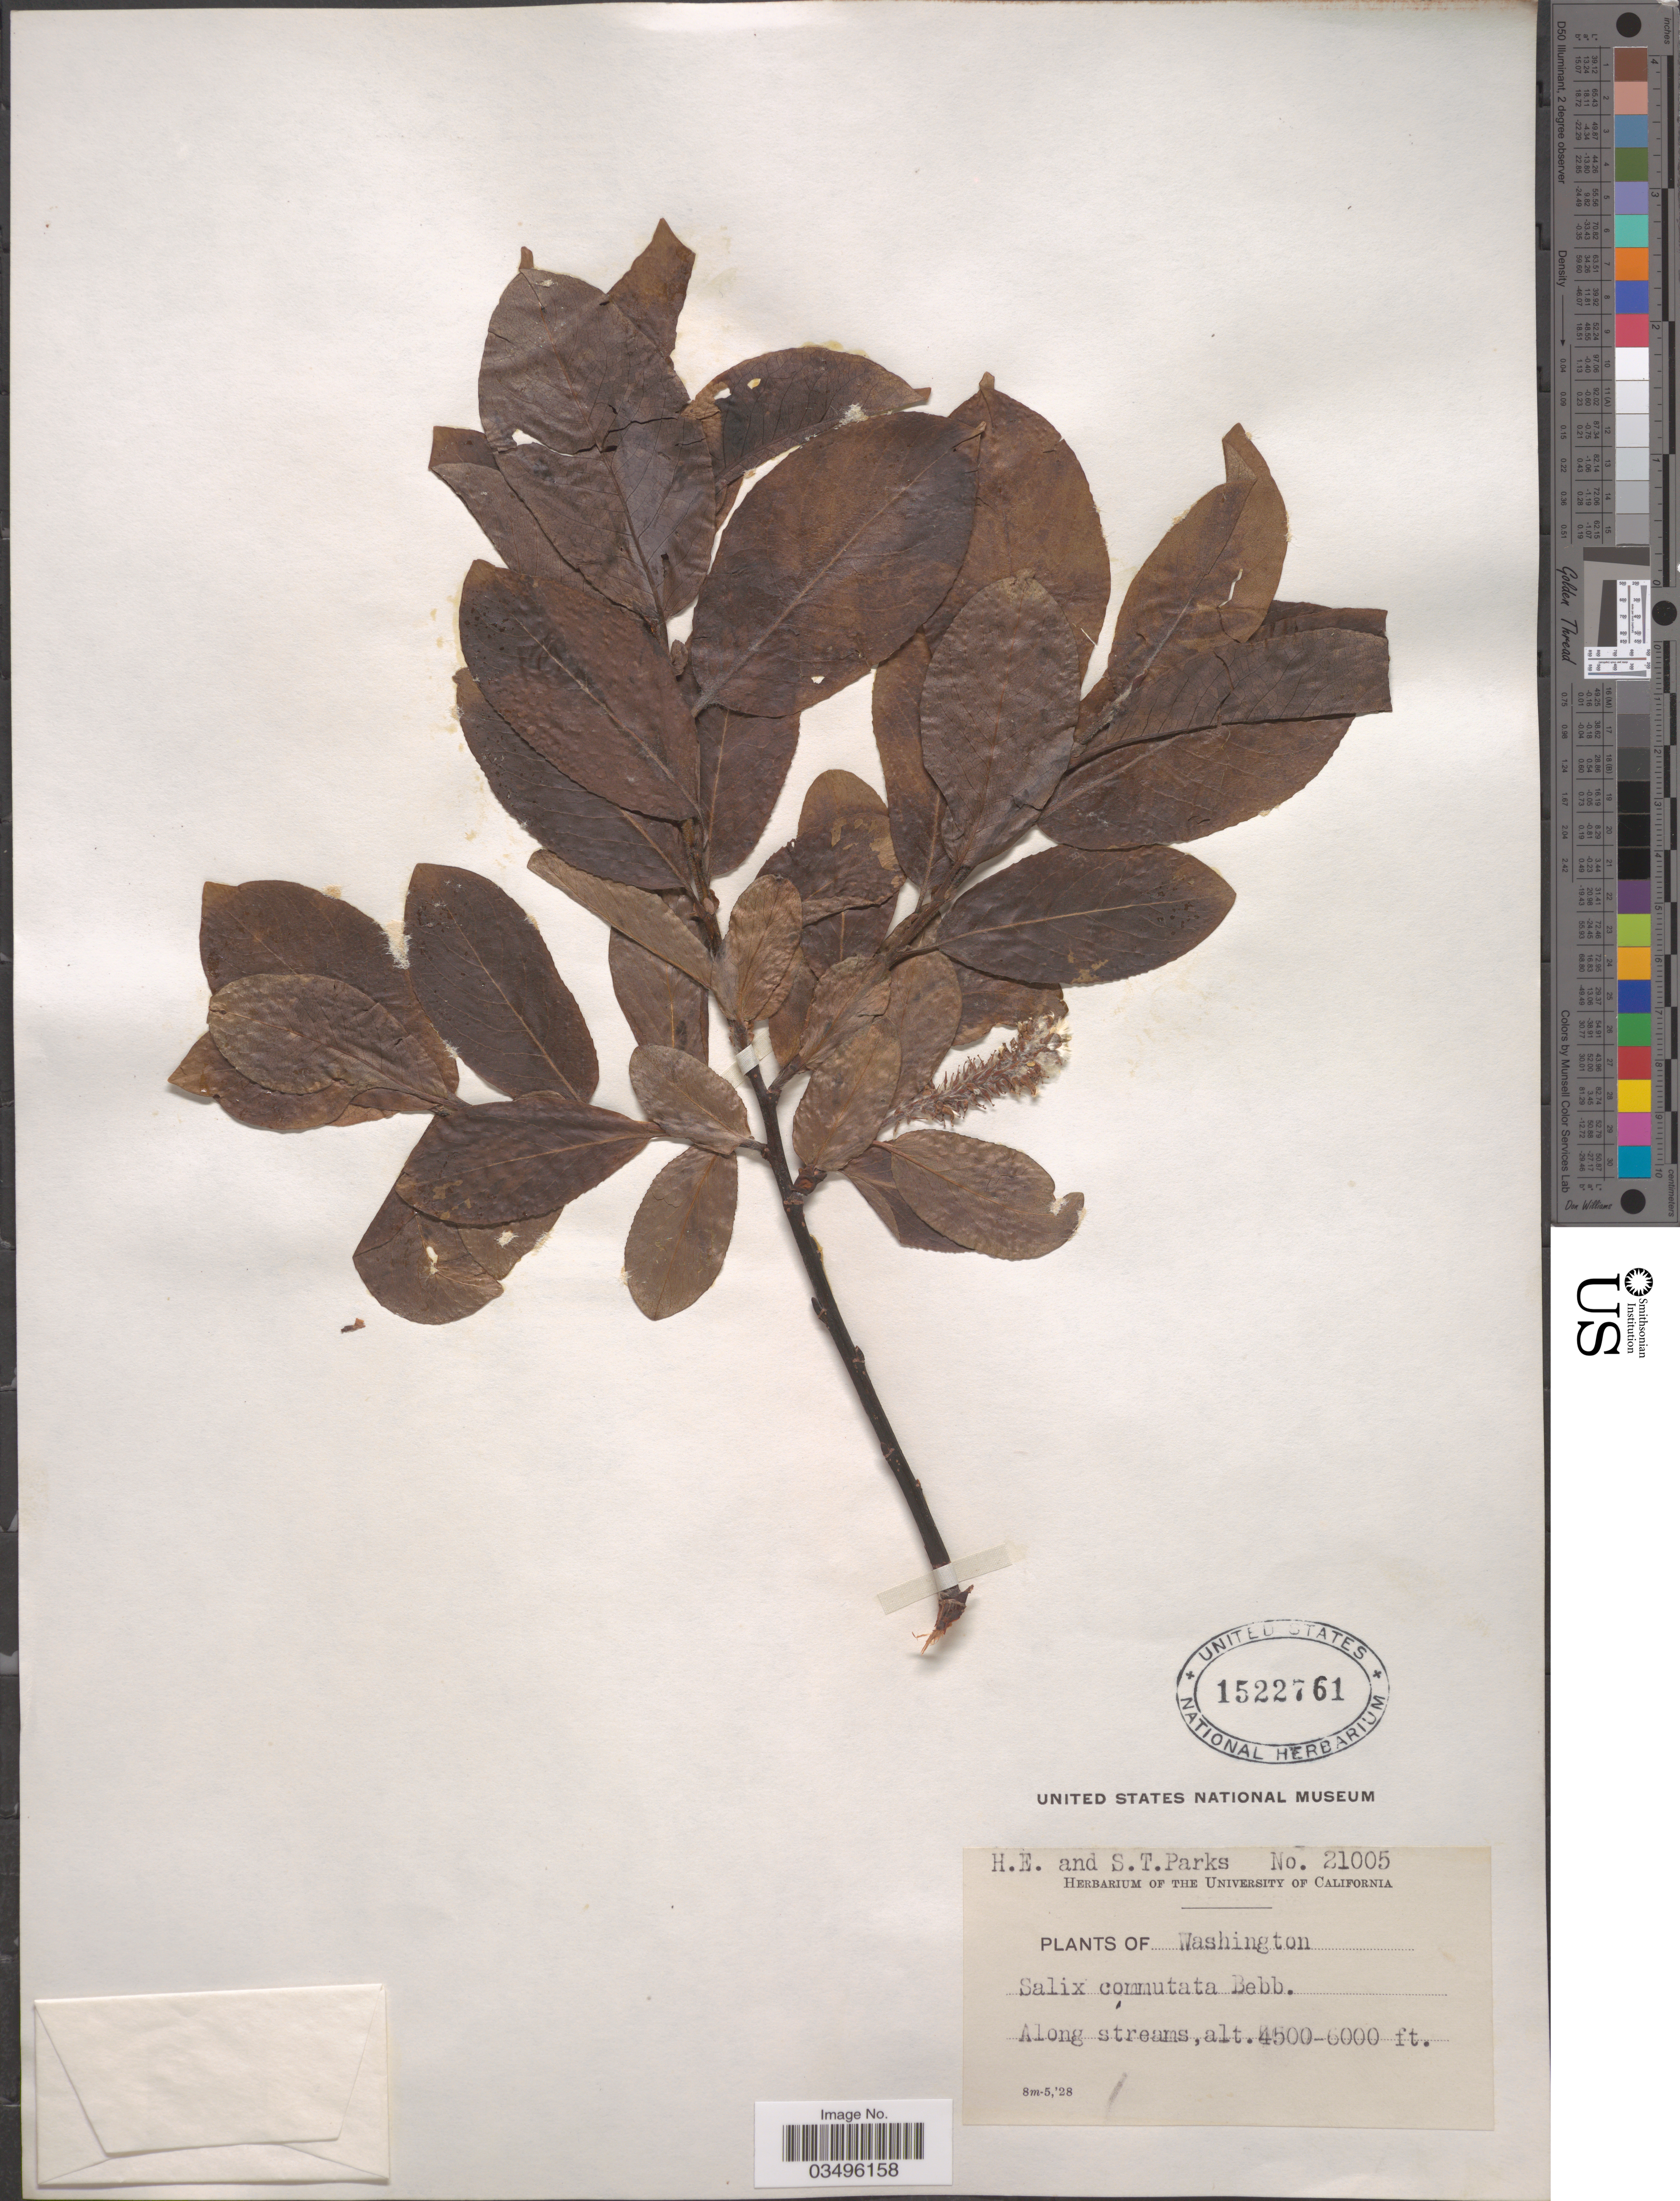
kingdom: Plantae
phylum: Tracheophyta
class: Magnoliopsida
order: Malpighiales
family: Salicaceae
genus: Salix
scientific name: Salix commutata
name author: Bebb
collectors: H. E. Parks & S. Parks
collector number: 21005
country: United States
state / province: Washington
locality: Along streams.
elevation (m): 1372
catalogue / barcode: US 1522761